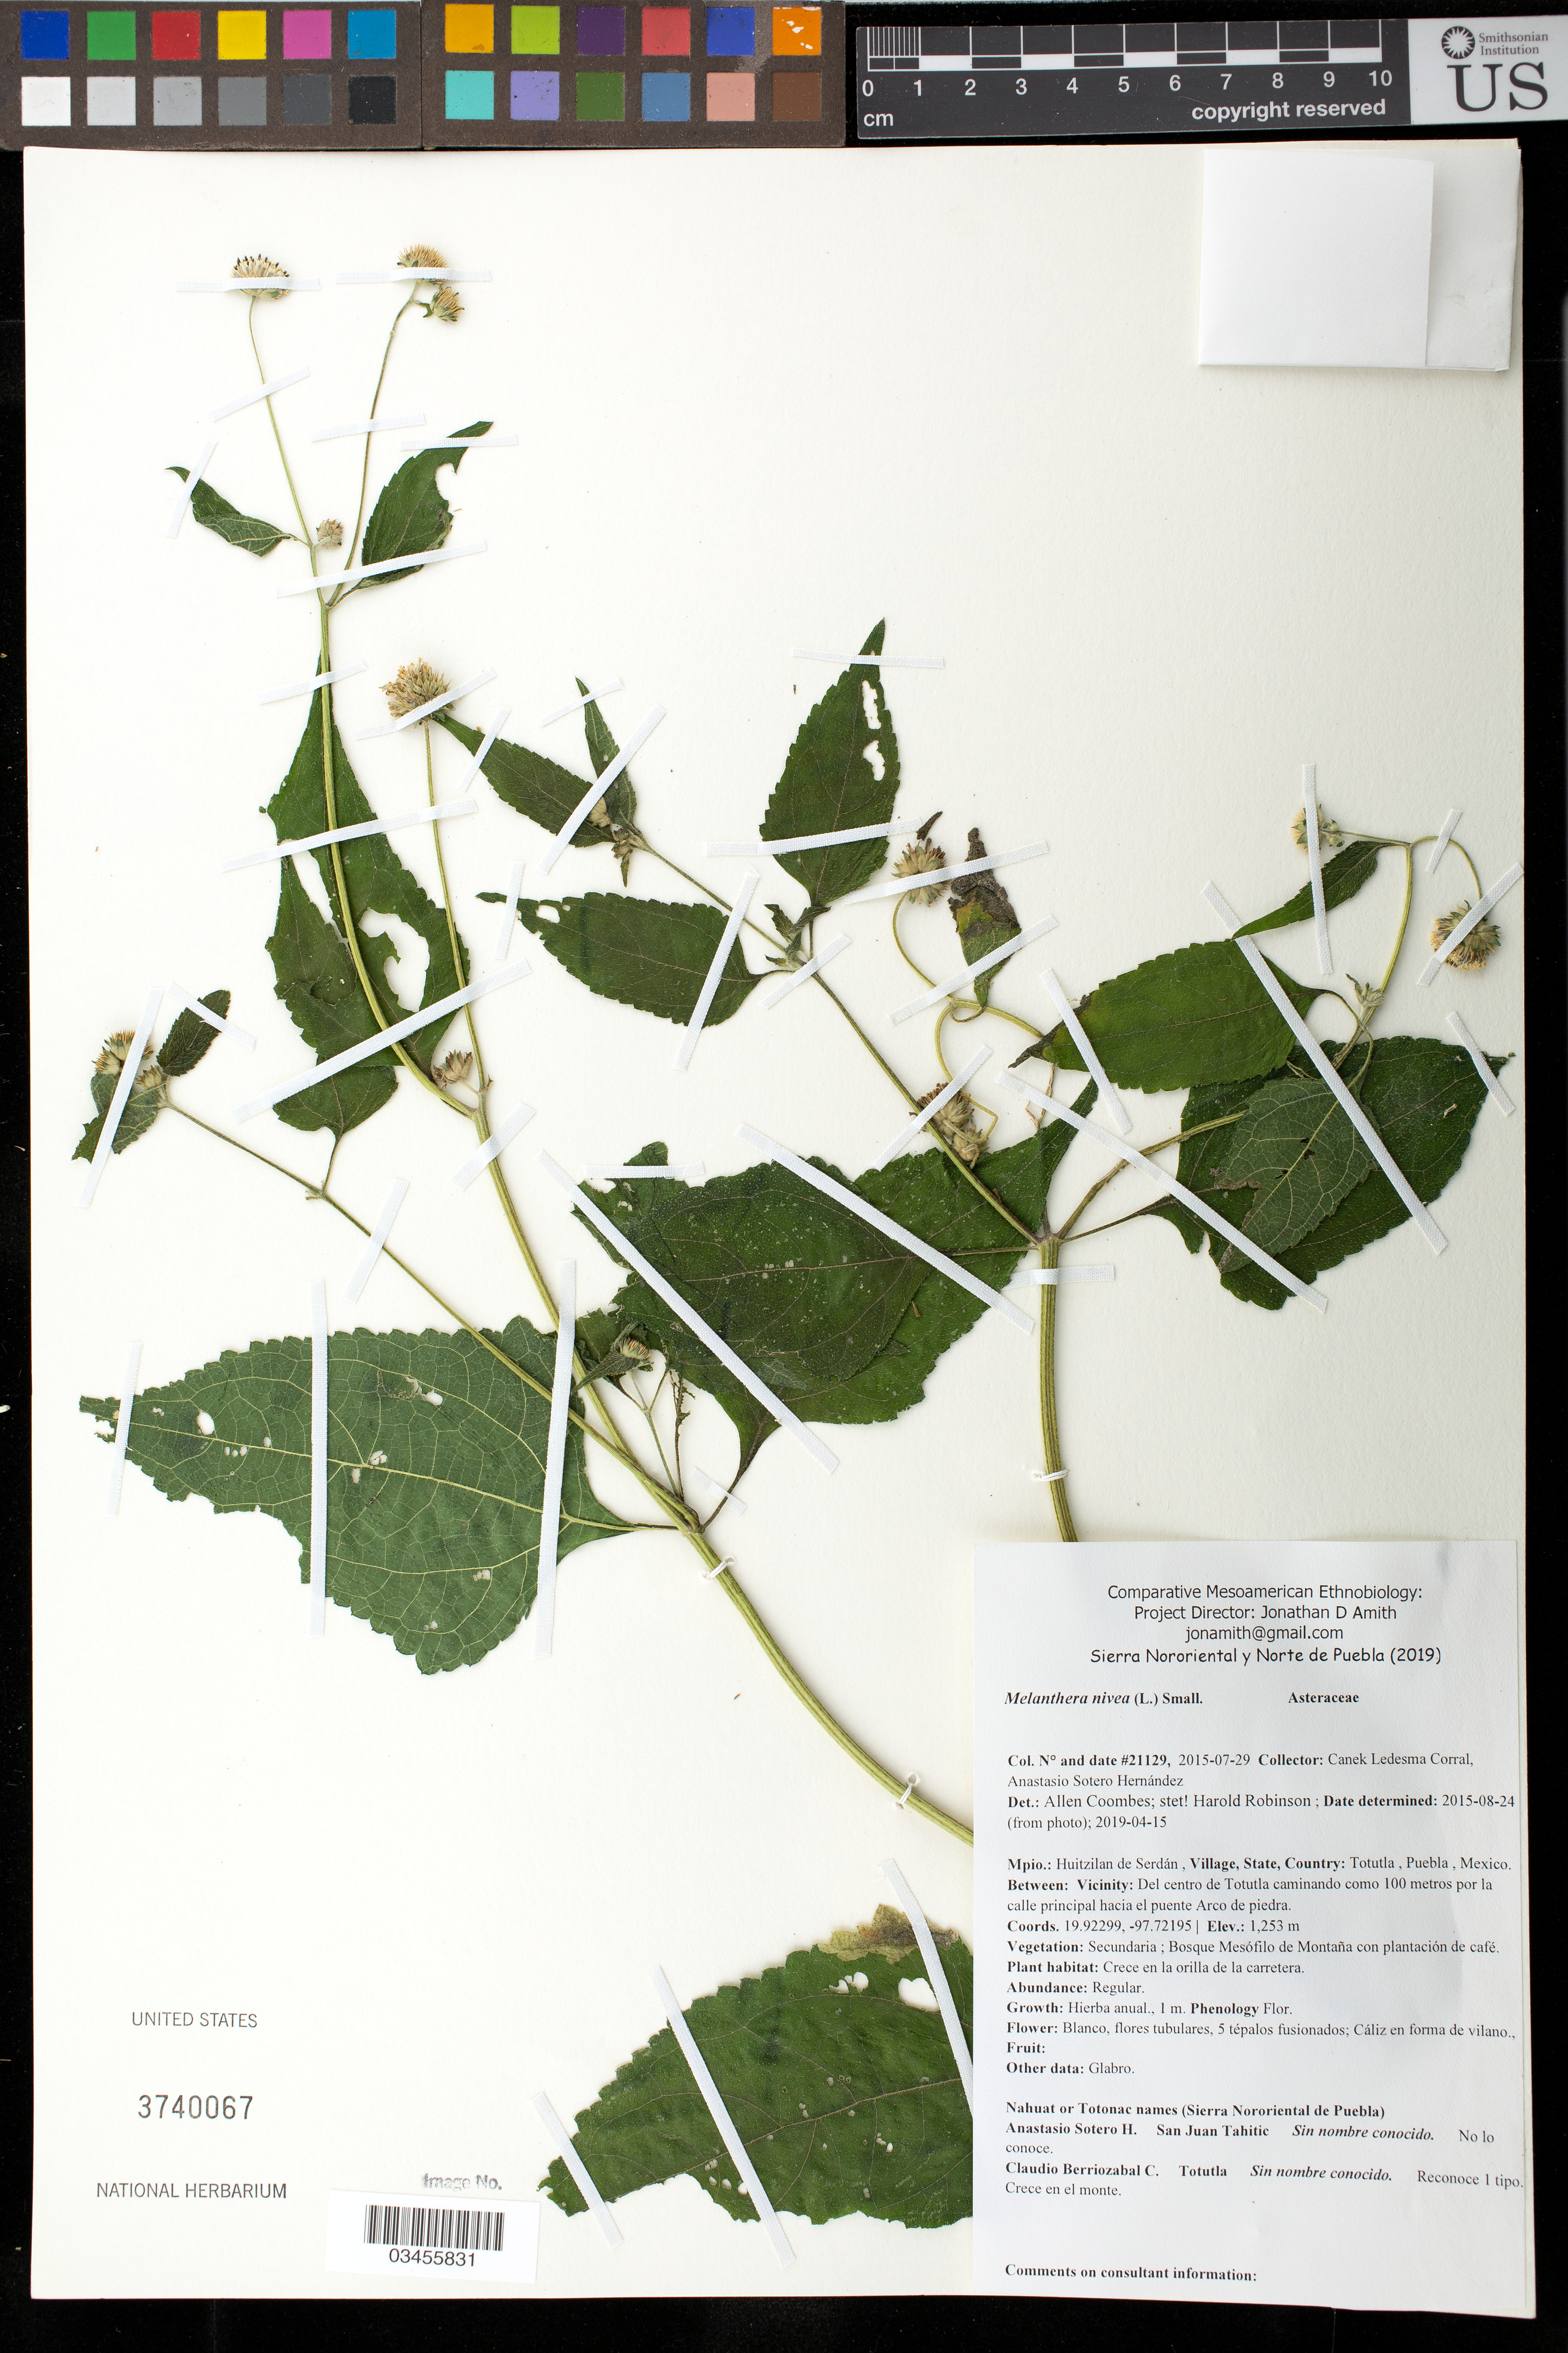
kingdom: Plantae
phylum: Tracheophyta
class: Magnoliopsida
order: Asterales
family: Asteraceae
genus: Melanthera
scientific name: Melanthera nivea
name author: (L.) Small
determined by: Robinson, Harold E., (US)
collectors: Canek Ledesma C. & A. Sotero H.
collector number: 21129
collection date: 2015-07-29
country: México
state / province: Puebla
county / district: Huitzilan de Serdán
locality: PUEBLO: Totutla; LOCALIDAD EXACTA: Del centro de Totutla caminando como 100 metros por la calle principal hacia el puente Arco de piedra.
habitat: Bosque mesófilo de montaña con plantación de café | Crece en la orilla de la carretera.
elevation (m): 1253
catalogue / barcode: US 3740067